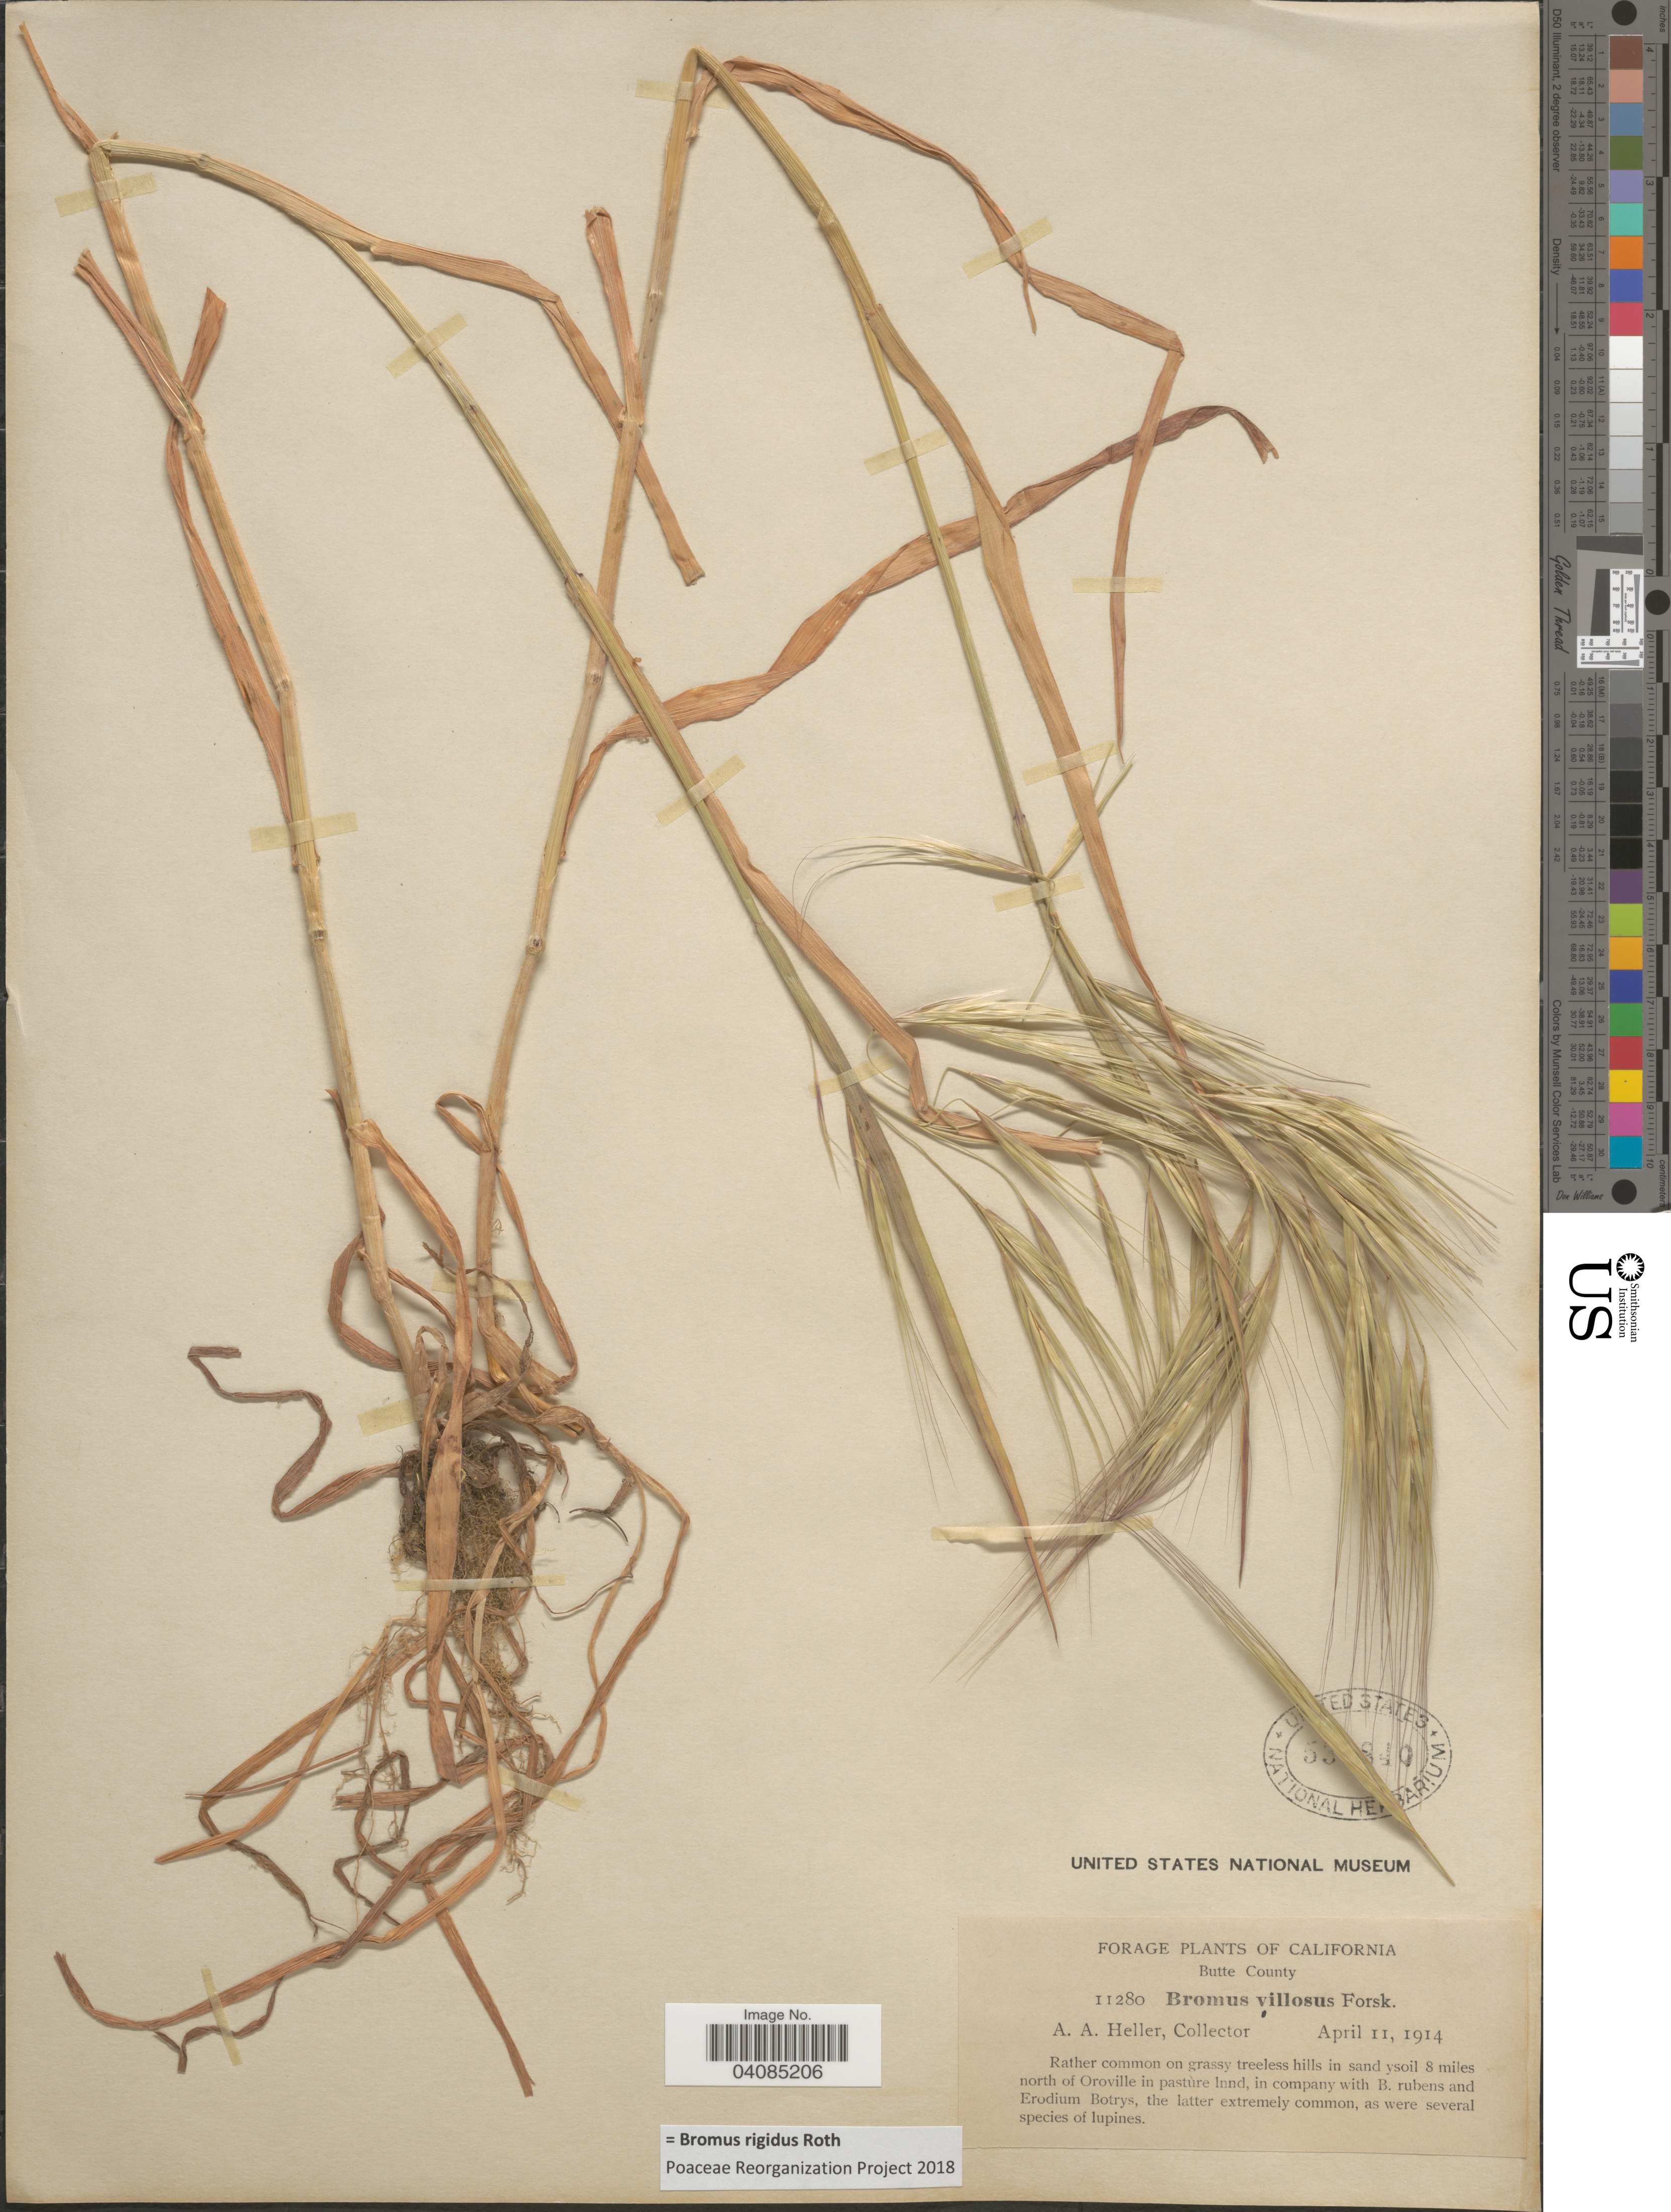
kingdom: Plantae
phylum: Tracheophyta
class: Liliopsida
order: Poales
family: Poaceae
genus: Bromus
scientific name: Bromus rigidus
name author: Roth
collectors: A. A. Heller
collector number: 11280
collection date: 1914-04-11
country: United States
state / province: California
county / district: Butte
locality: Butte County. Rather common on grassy treeless hills in sand ysoil 8 miles north of Oroville in pasture lnnd.